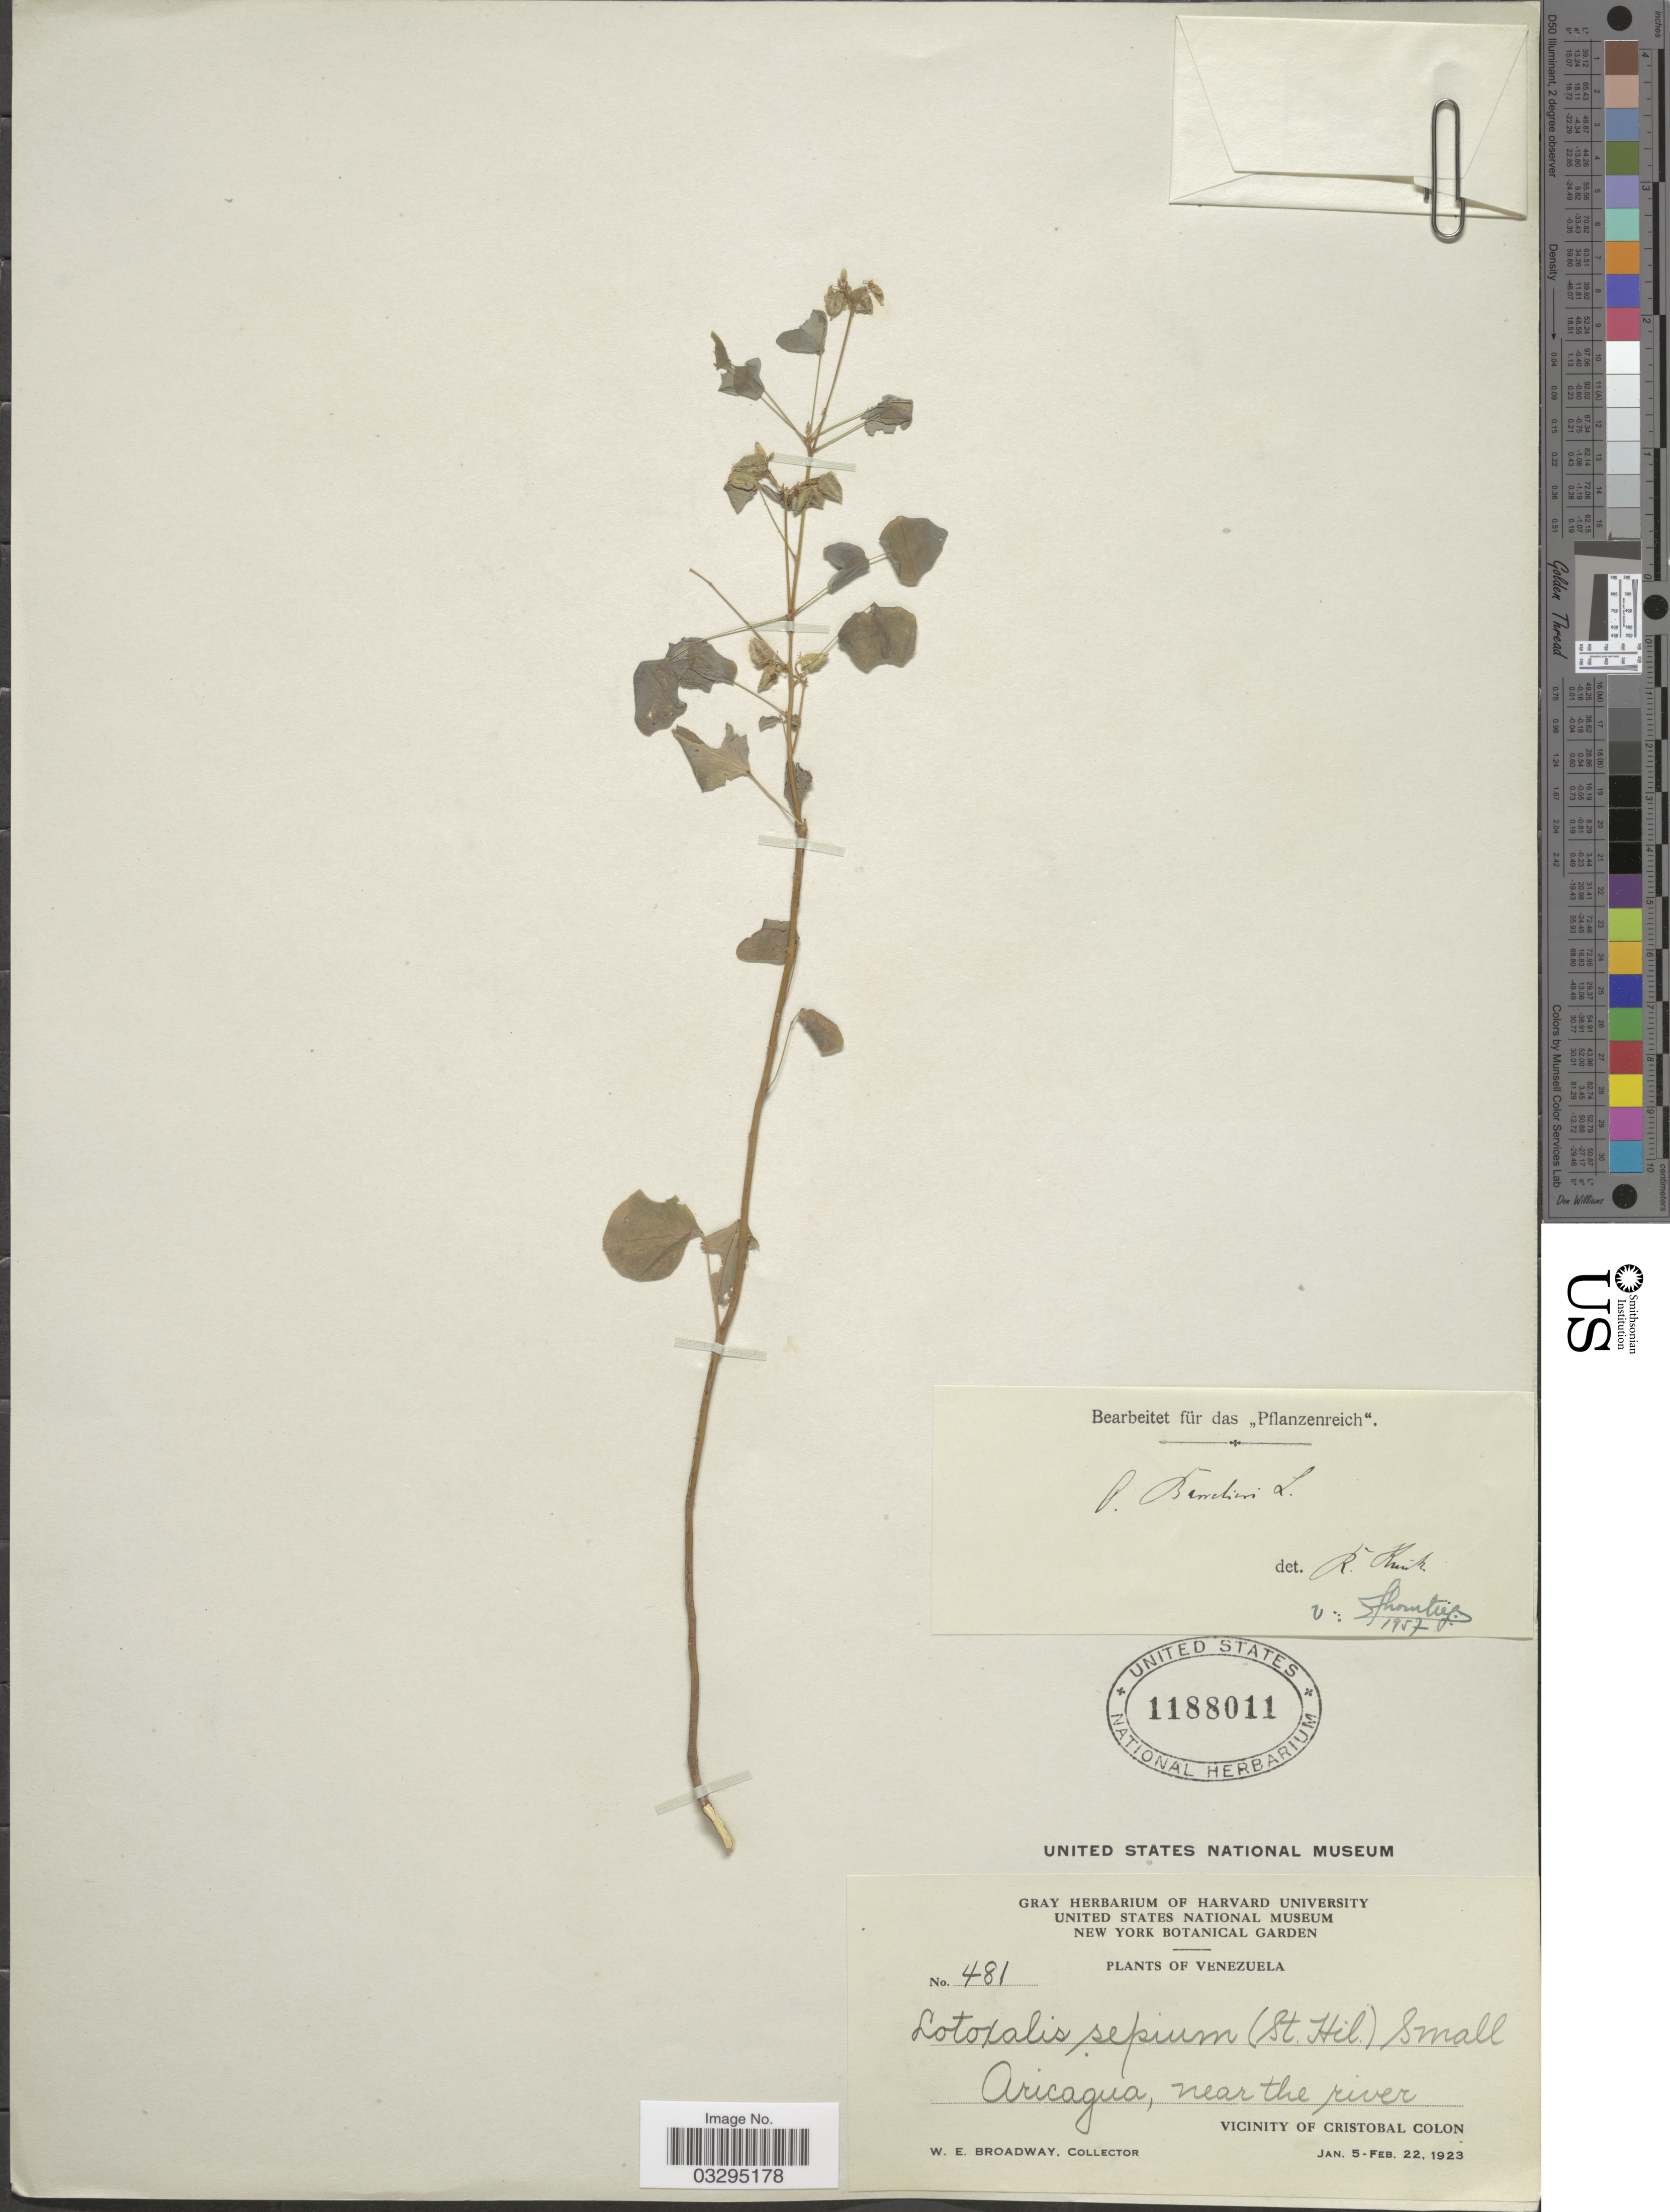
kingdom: Plantae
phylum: Tracheophyta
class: Magnoliopsida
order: Oxalidales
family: Oxalidaceae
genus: Oxalis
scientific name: Oxalis barrelieri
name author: L.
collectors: W. E. Broadway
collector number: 481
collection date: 1923-01-05/1923-02-22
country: Venezuela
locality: Aricagua, near the river. Vicinity of Cristobal Colon.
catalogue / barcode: US 1188011